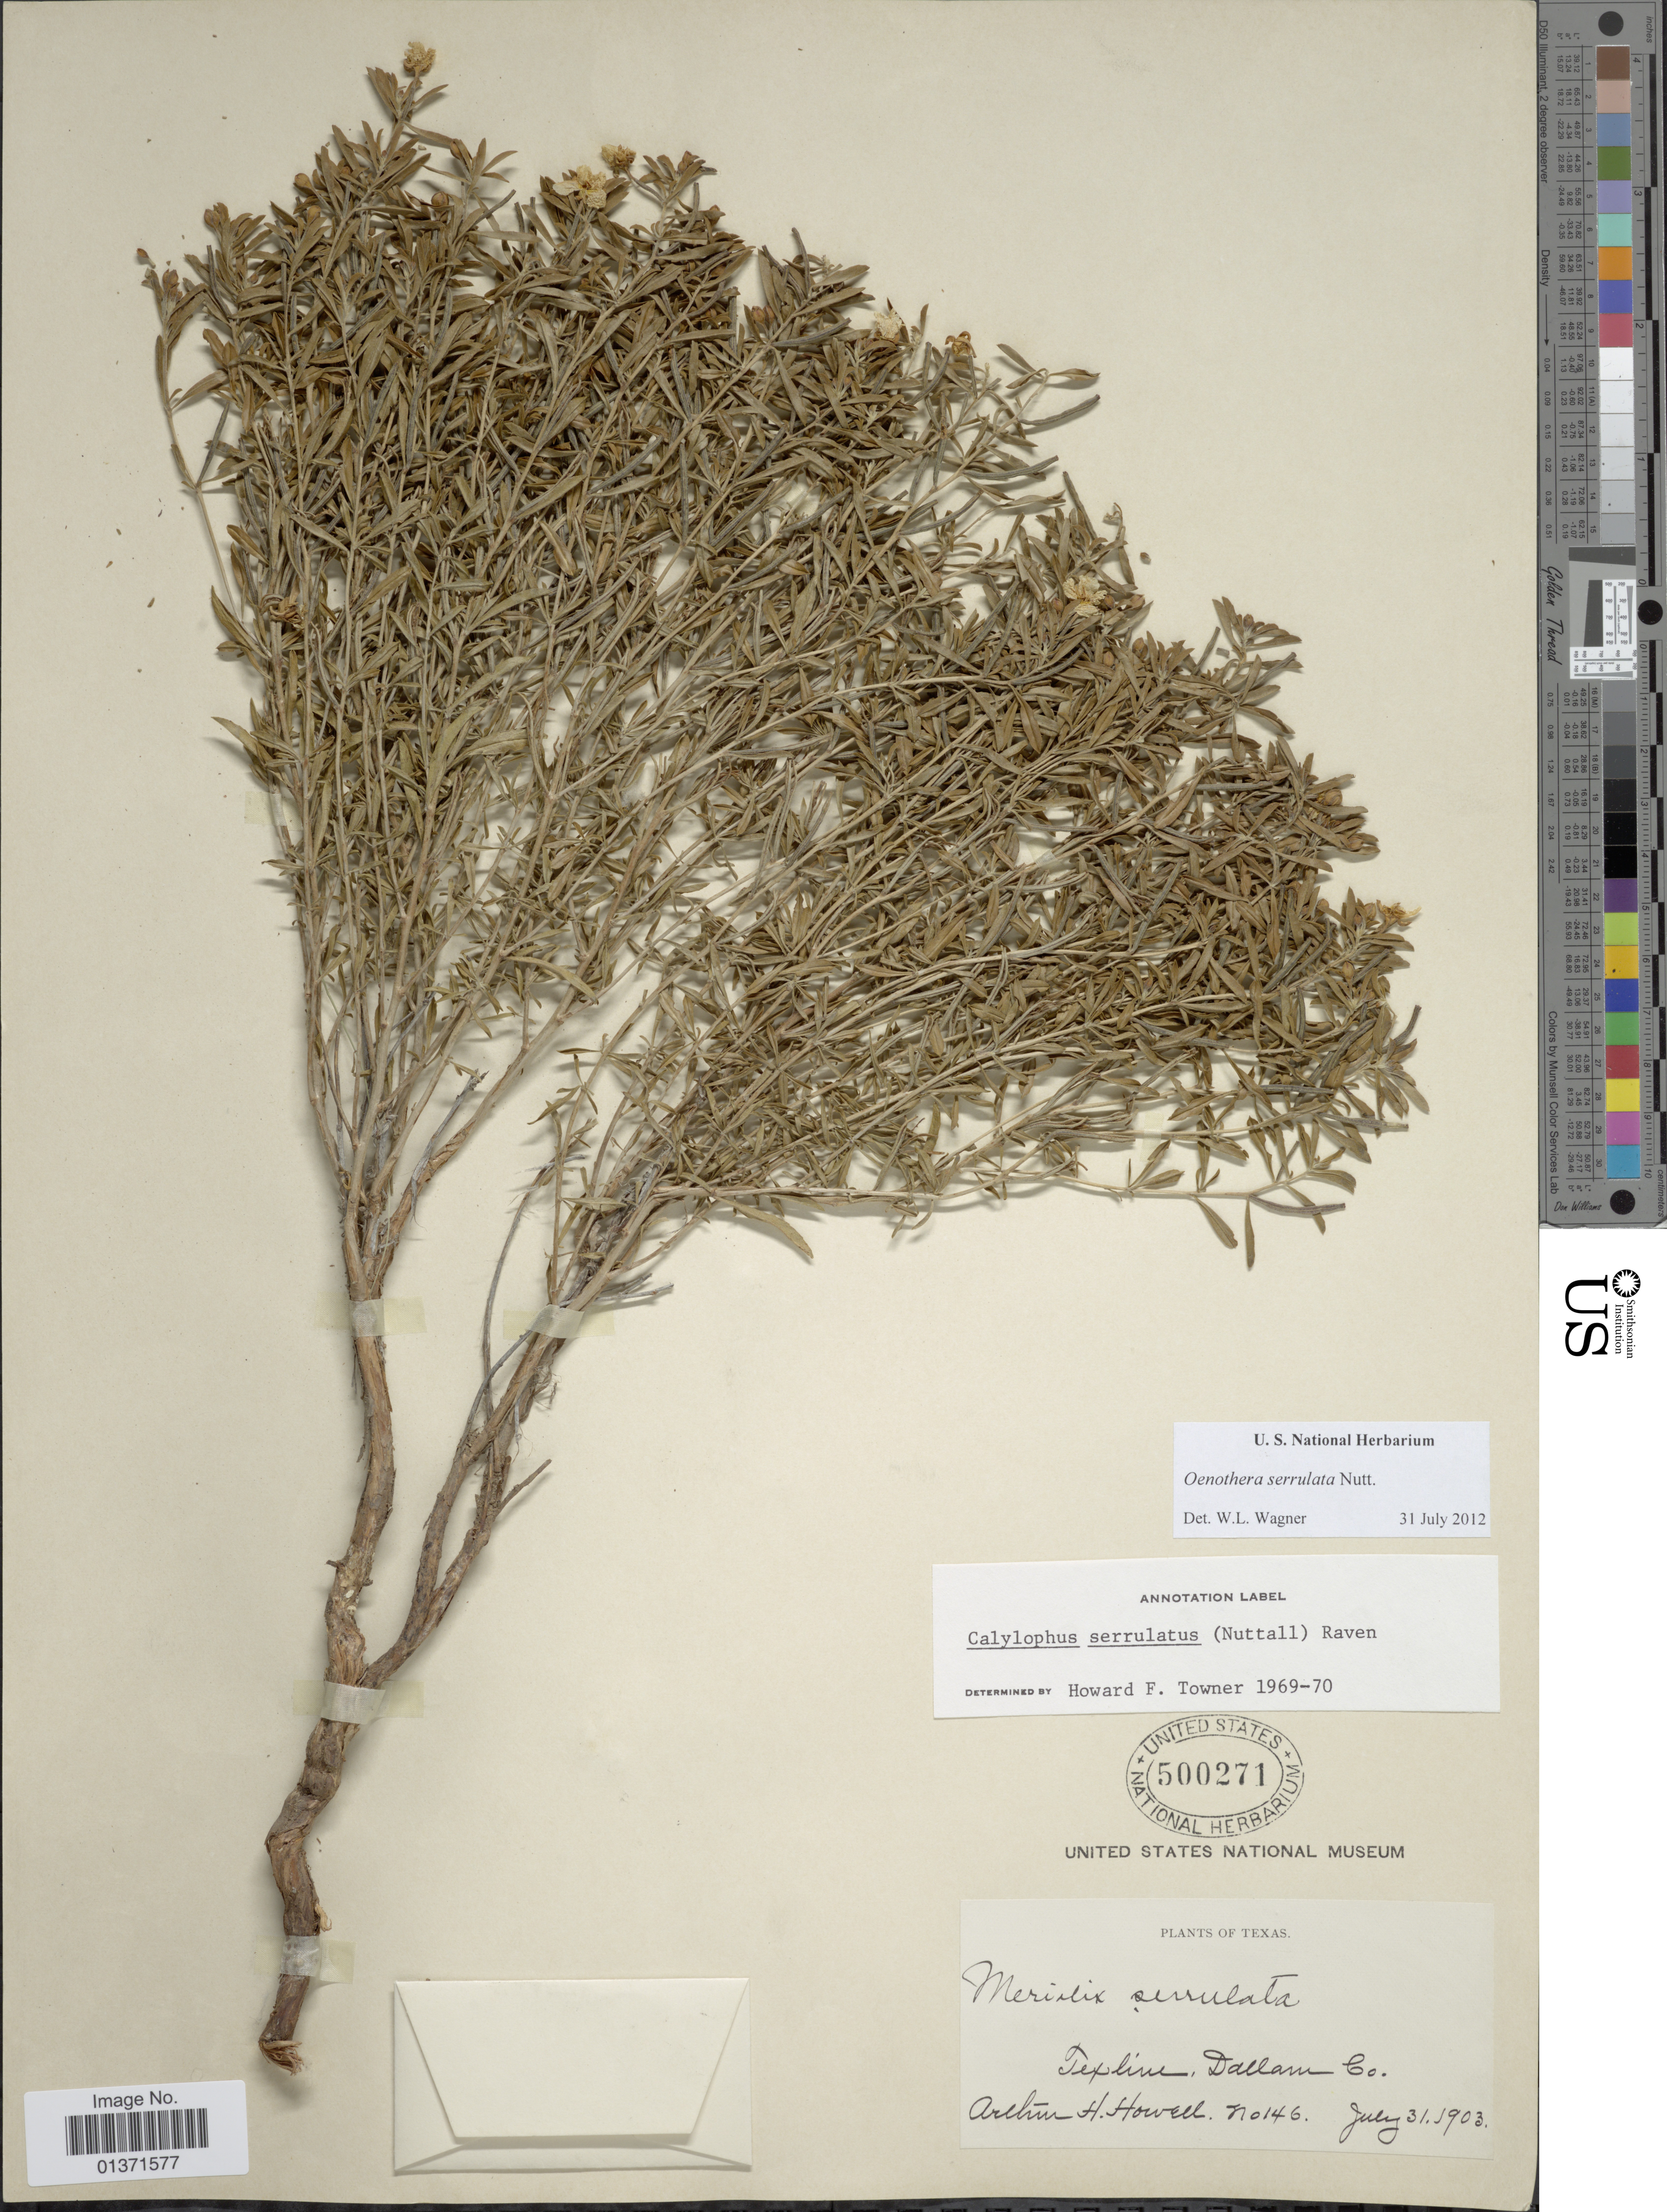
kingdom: Plantae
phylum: Tracheophyta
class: Magnoliopsida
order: Myrtales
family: Onagraceae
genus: Oenothera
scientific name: Oenothera serrulata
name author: Nutt.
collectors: A. H. Howell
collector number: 146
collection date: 1903-07-31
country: United States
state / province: Texas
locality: Texline, Dallam Co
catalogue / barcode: US 500271